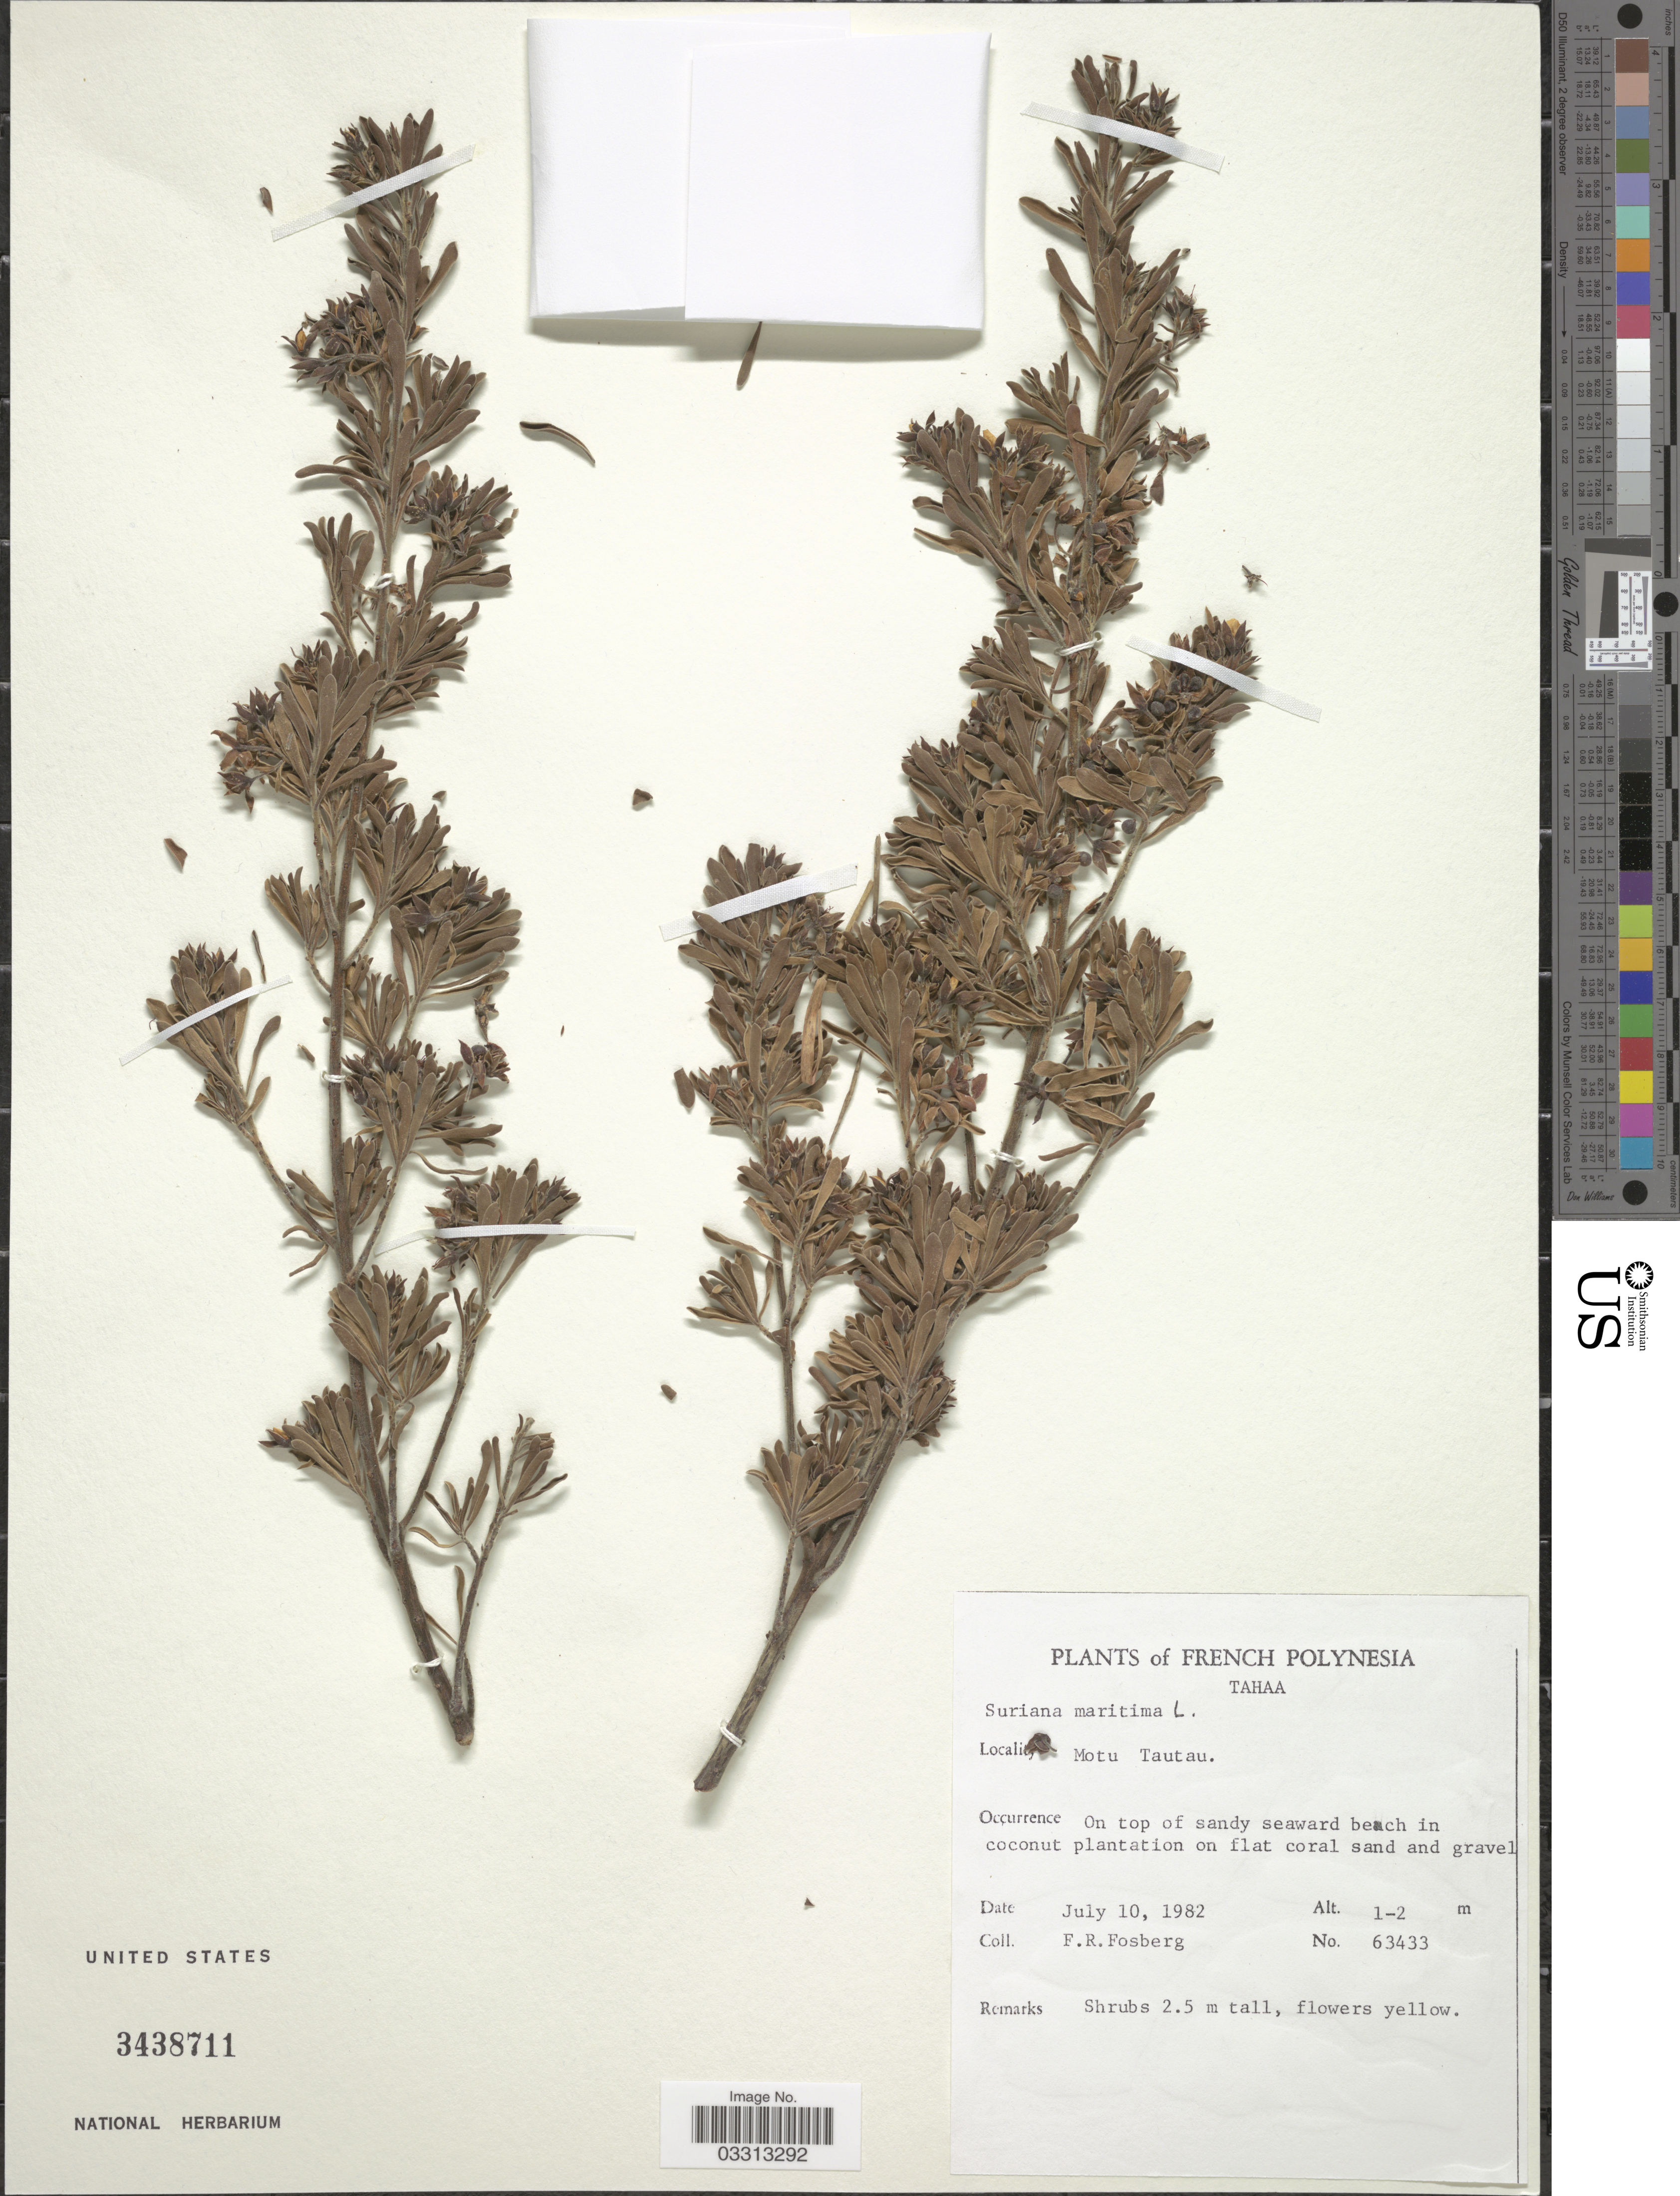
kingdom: Plantae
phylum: Tracheophyta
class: Magnoliopsida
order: Fabales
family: Surianaceae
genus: Suriana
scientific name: Suriana maritima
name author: L.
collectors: F. R. Fosberg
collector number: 63433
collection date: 1982-07-10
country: French Polynesia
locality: Tahaa. Motu Tautau.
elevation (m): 1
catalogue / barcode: US 3438711